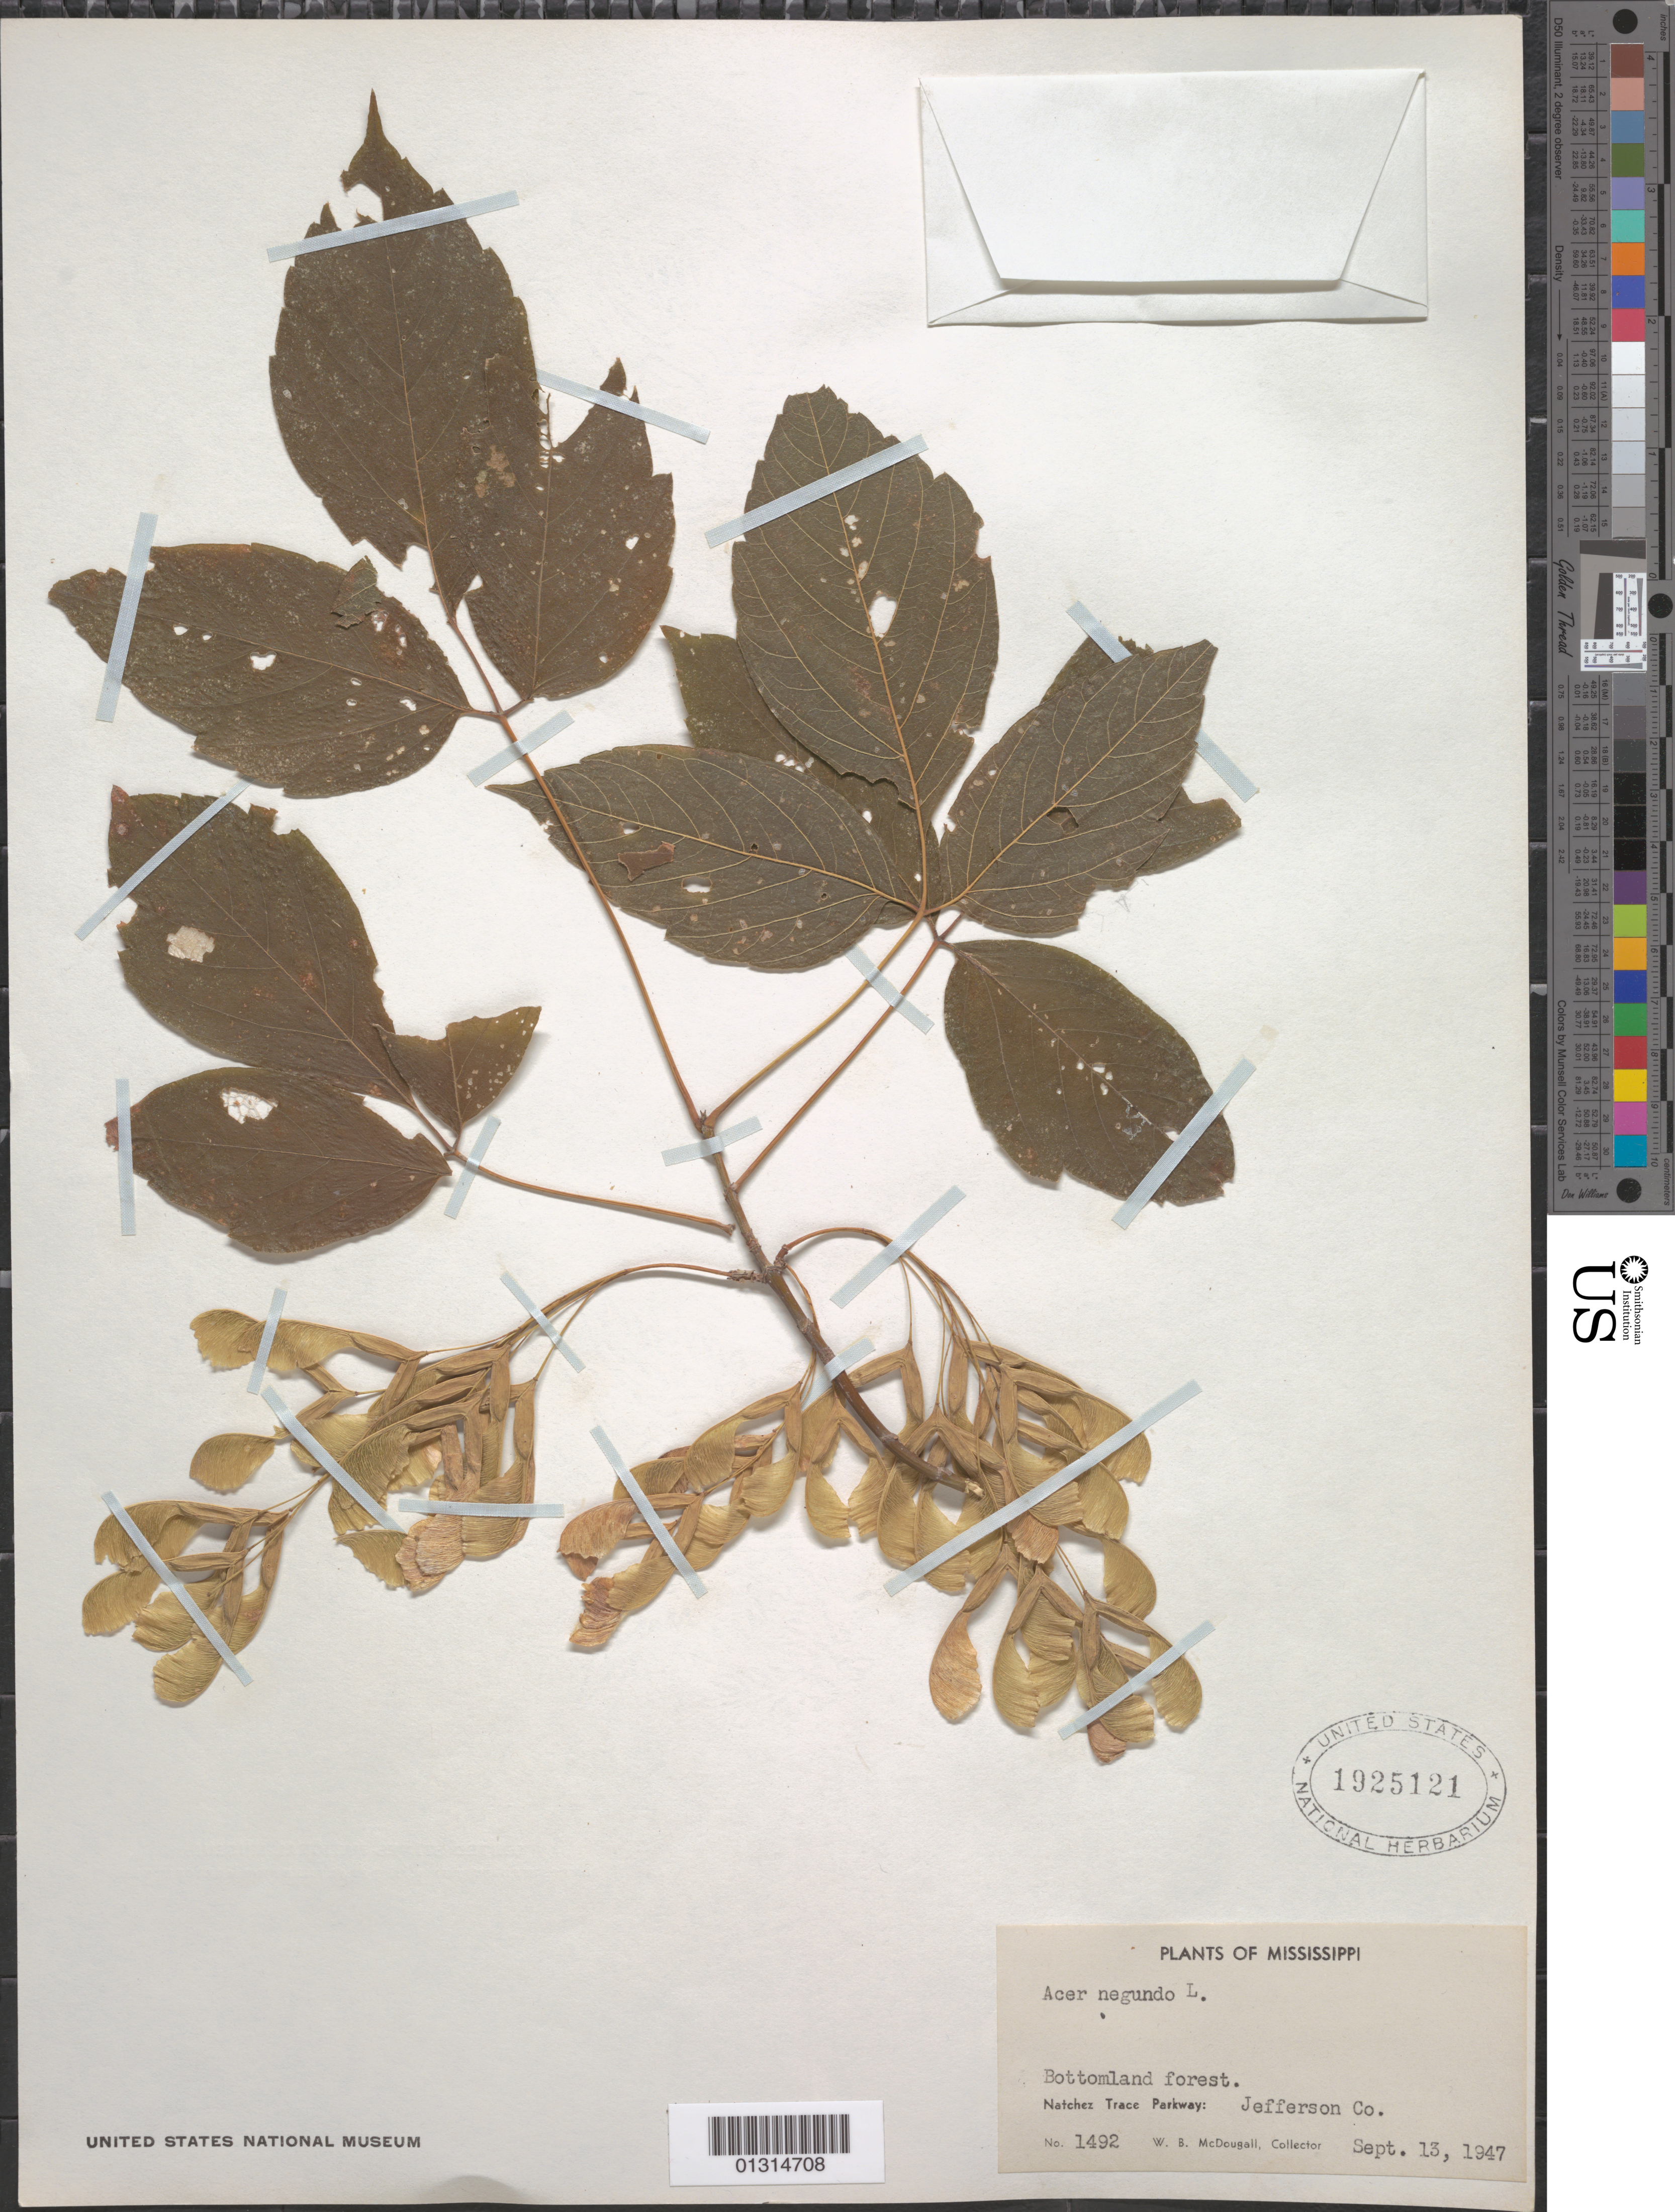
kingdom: Plantae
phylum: Tracheophyta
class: Magnoliopsida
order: Sapindales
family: Sapindaceae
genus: Acer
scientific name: Acer negundo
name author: L.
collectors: W. B. McDougall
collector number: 1492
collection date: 1947-09-13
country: United States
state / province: Mississippi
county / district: Jefferson County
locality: Jefferson County, Natchez Trace Parkway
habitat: Bottomland forest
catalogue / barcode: US 1925121